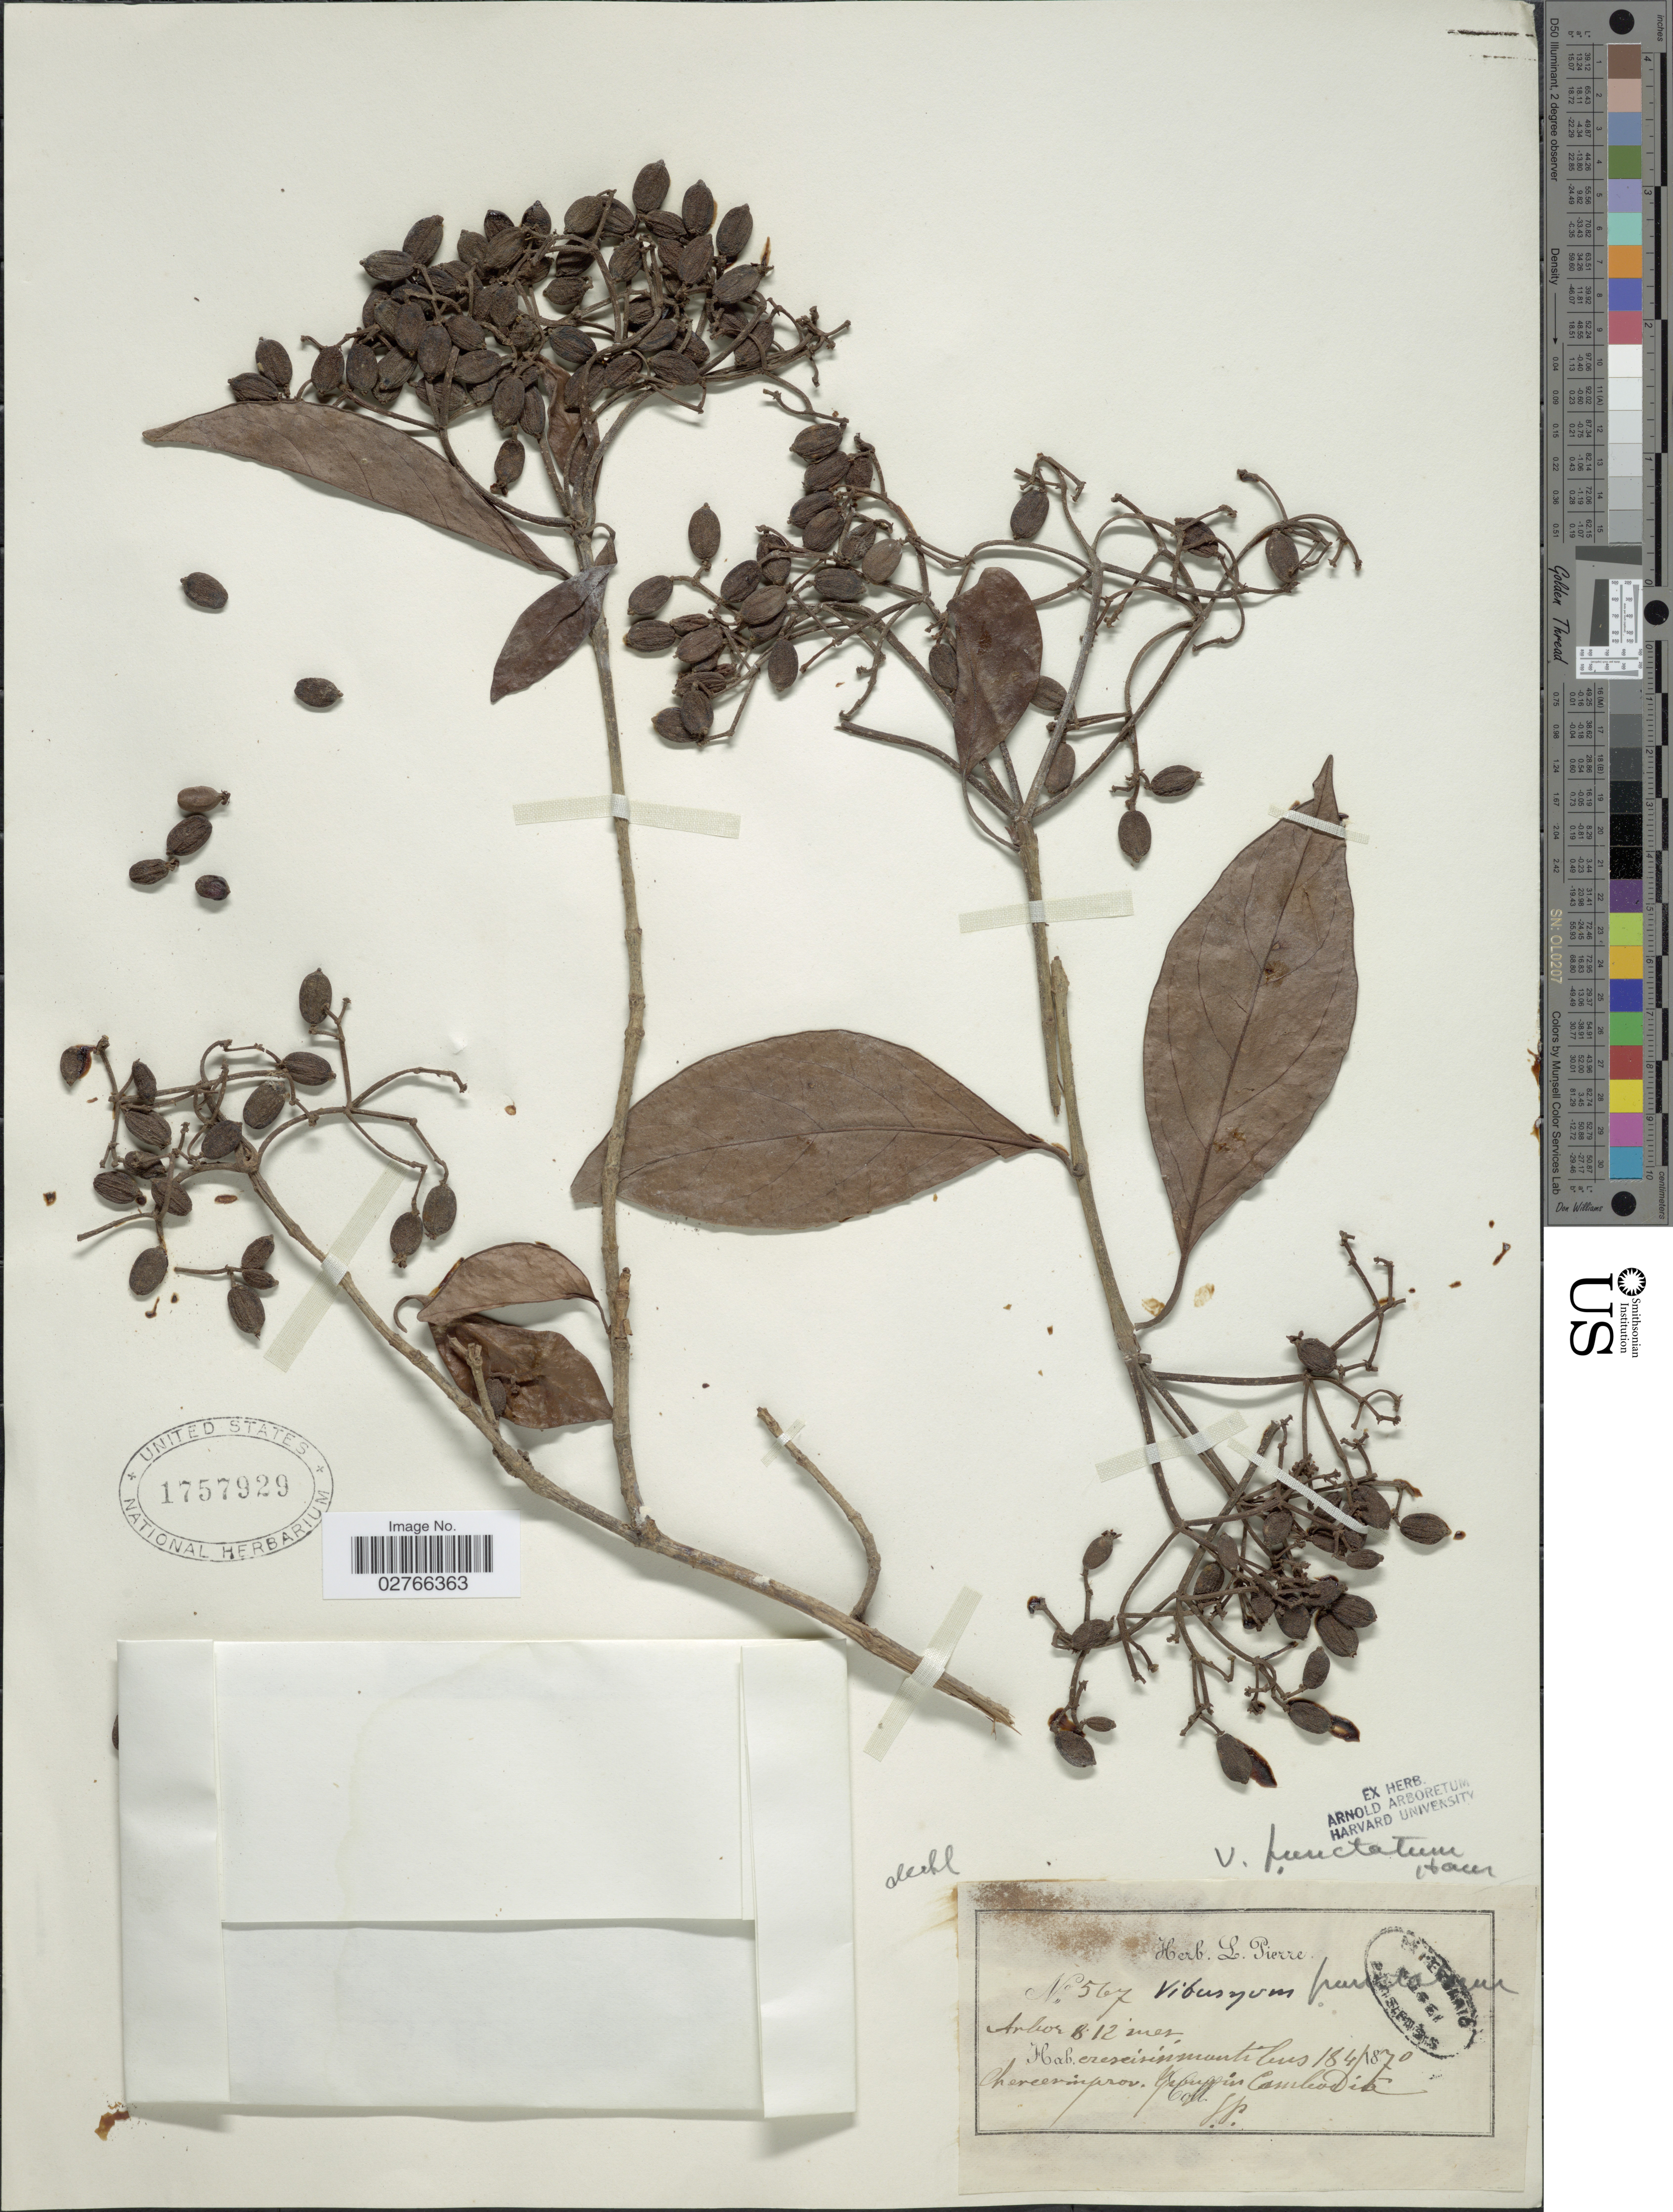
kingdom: Plantae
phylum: Tracheophyta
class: Magnoliopsida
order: Dipsacales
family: Viburnaceae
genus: Viburnum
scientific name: Viburnum punctatum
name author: Buch.-Ham. ex D. Don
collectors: L. Pierre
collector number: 567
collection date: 1870-04-18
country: Cambodia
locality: Crescit in montibus Chereer in prov. Tpong [interpreted]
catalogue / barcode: US 1757929